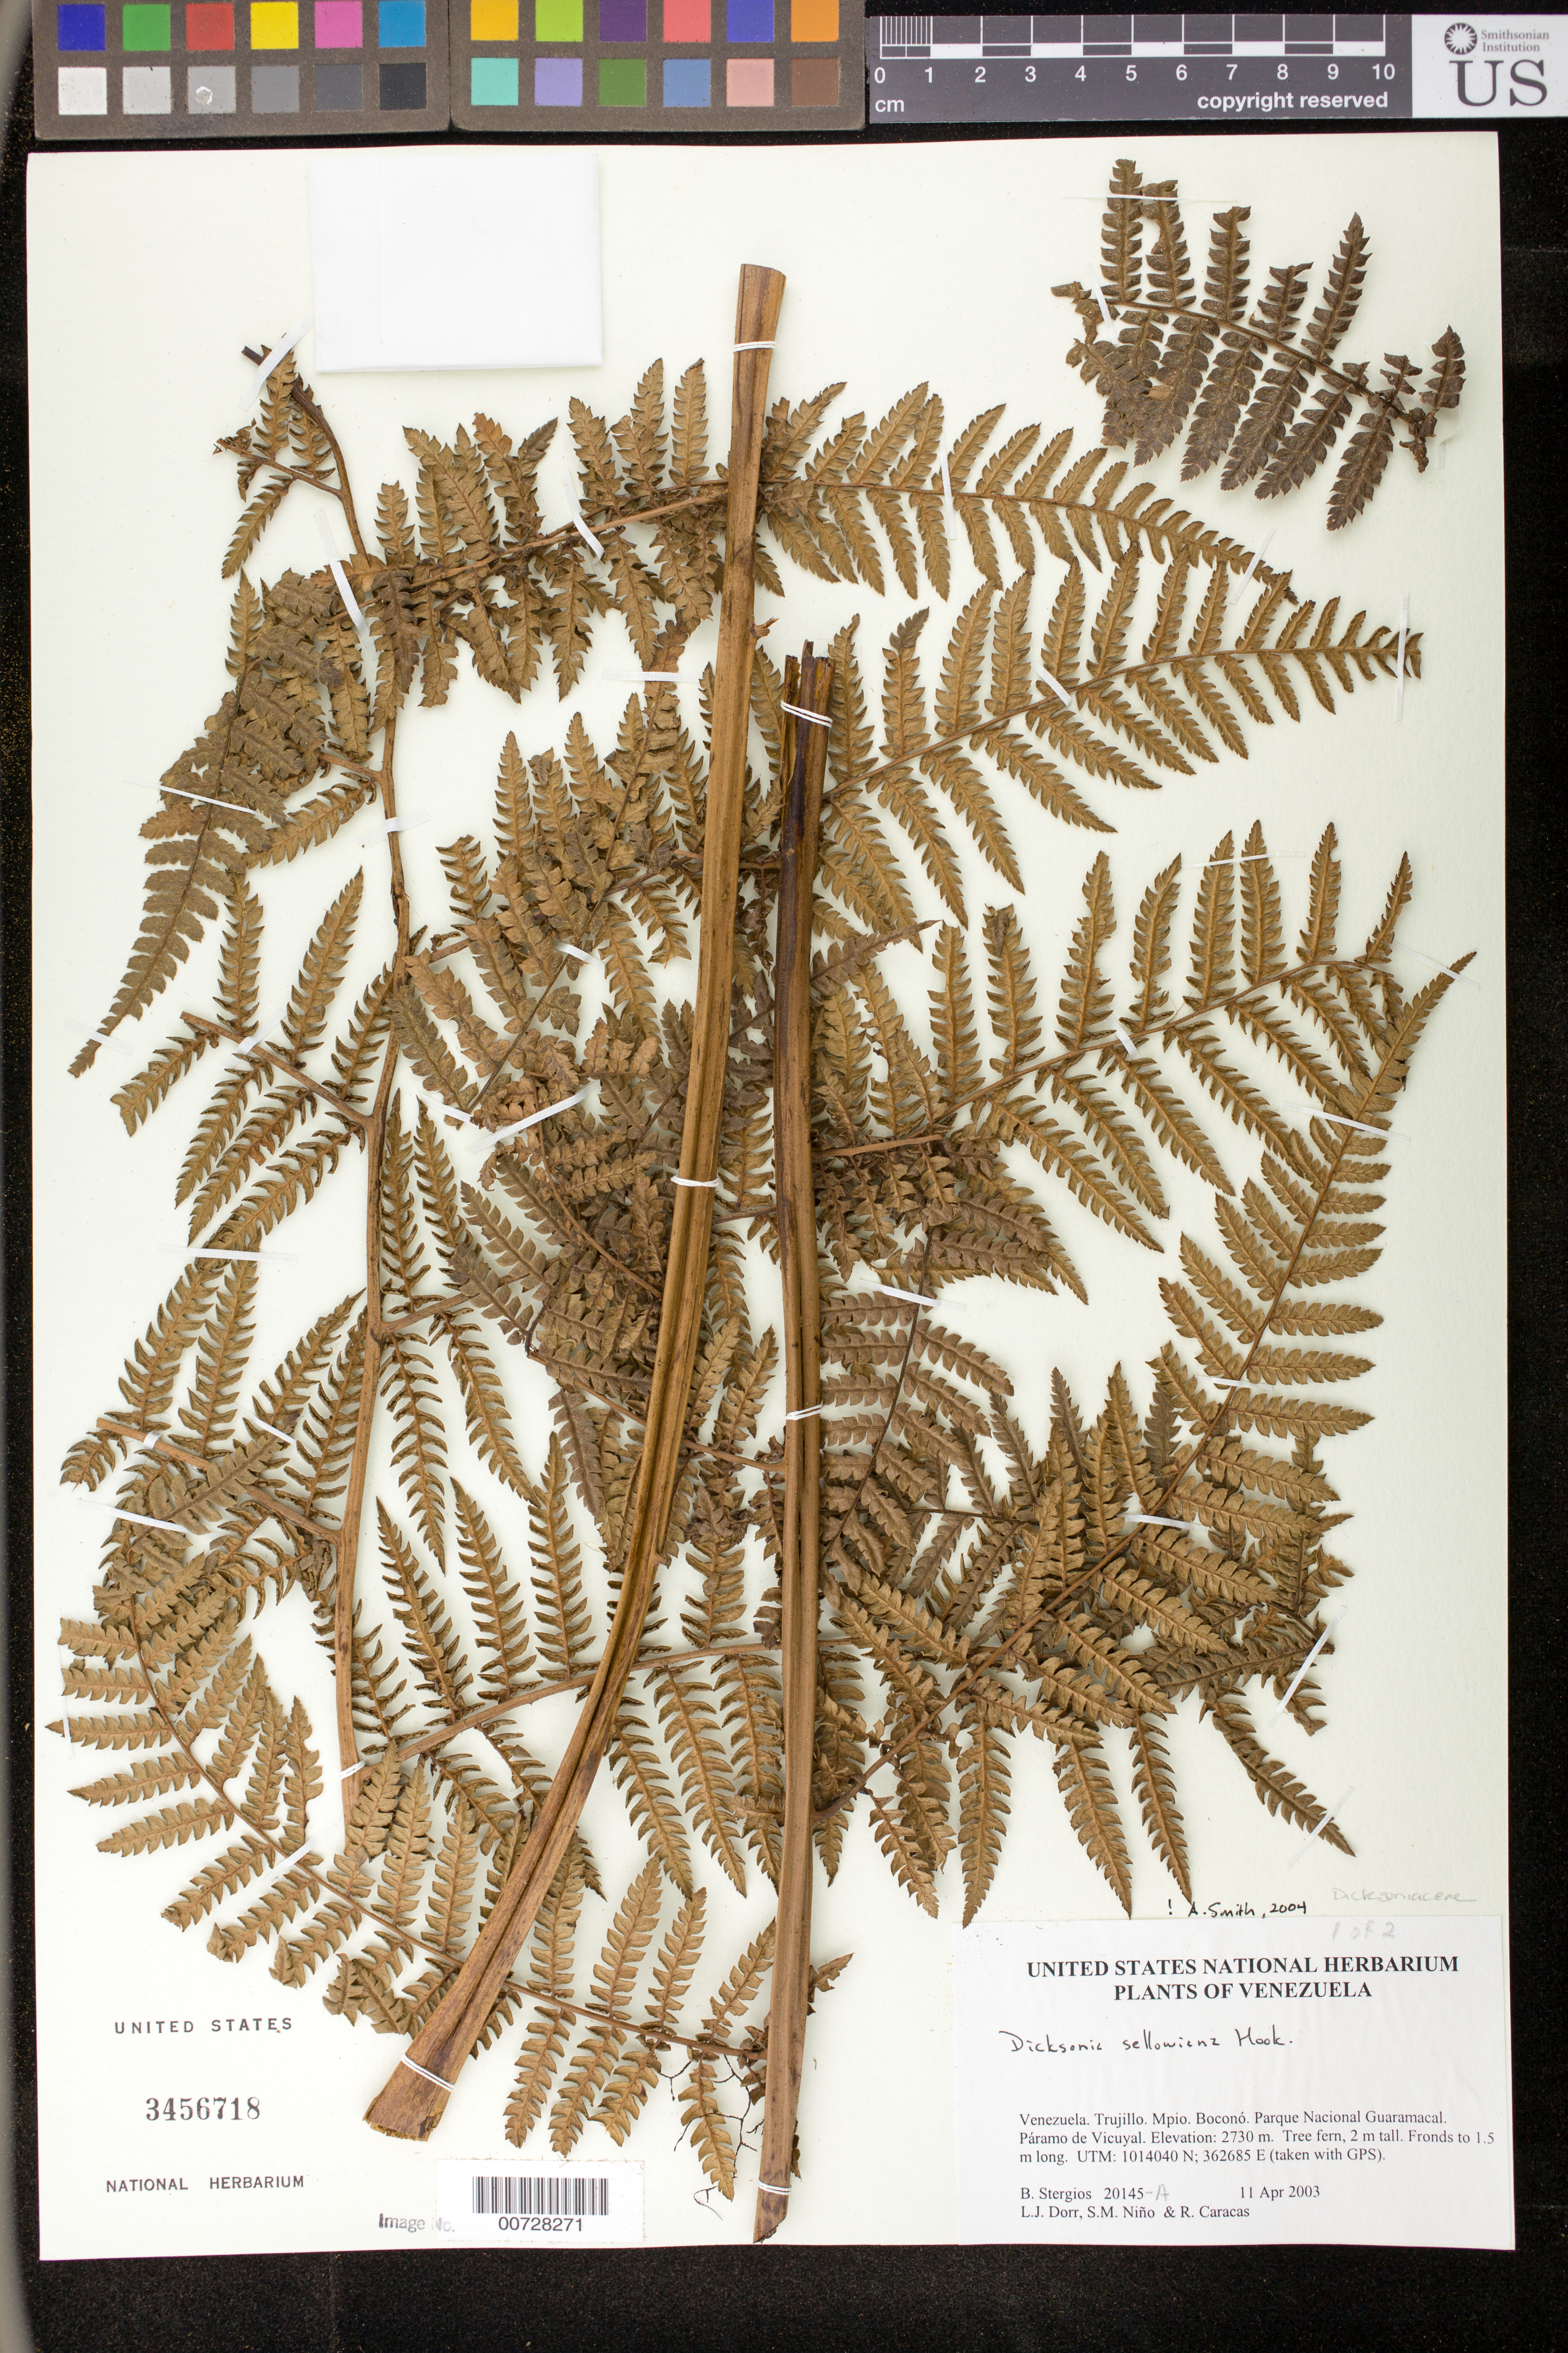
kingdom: Plantae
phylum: Tracheophyta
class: Polypodiopsida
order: Cyatheales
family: Dicksoniaceae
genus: Dicksonia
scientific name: Dicksonia sellowiana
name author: Hook.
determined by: Dorr, L. J., (BOT), Smithsonian Institution - National Museum of Natural History (UNITED STATES)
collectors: B. G. Stergios, L. J. Dorr, S. M. Niño & R. Caracas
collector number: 20145a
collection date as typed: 11 Apr 2003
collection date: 2003-04-11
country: Venezuela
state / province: Trujillo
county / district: Boconó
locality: Parque Nacional Guaramacal. Páramo de Vicuyal.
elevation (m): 2730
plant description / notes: PORT, US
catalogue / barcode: US 3456718